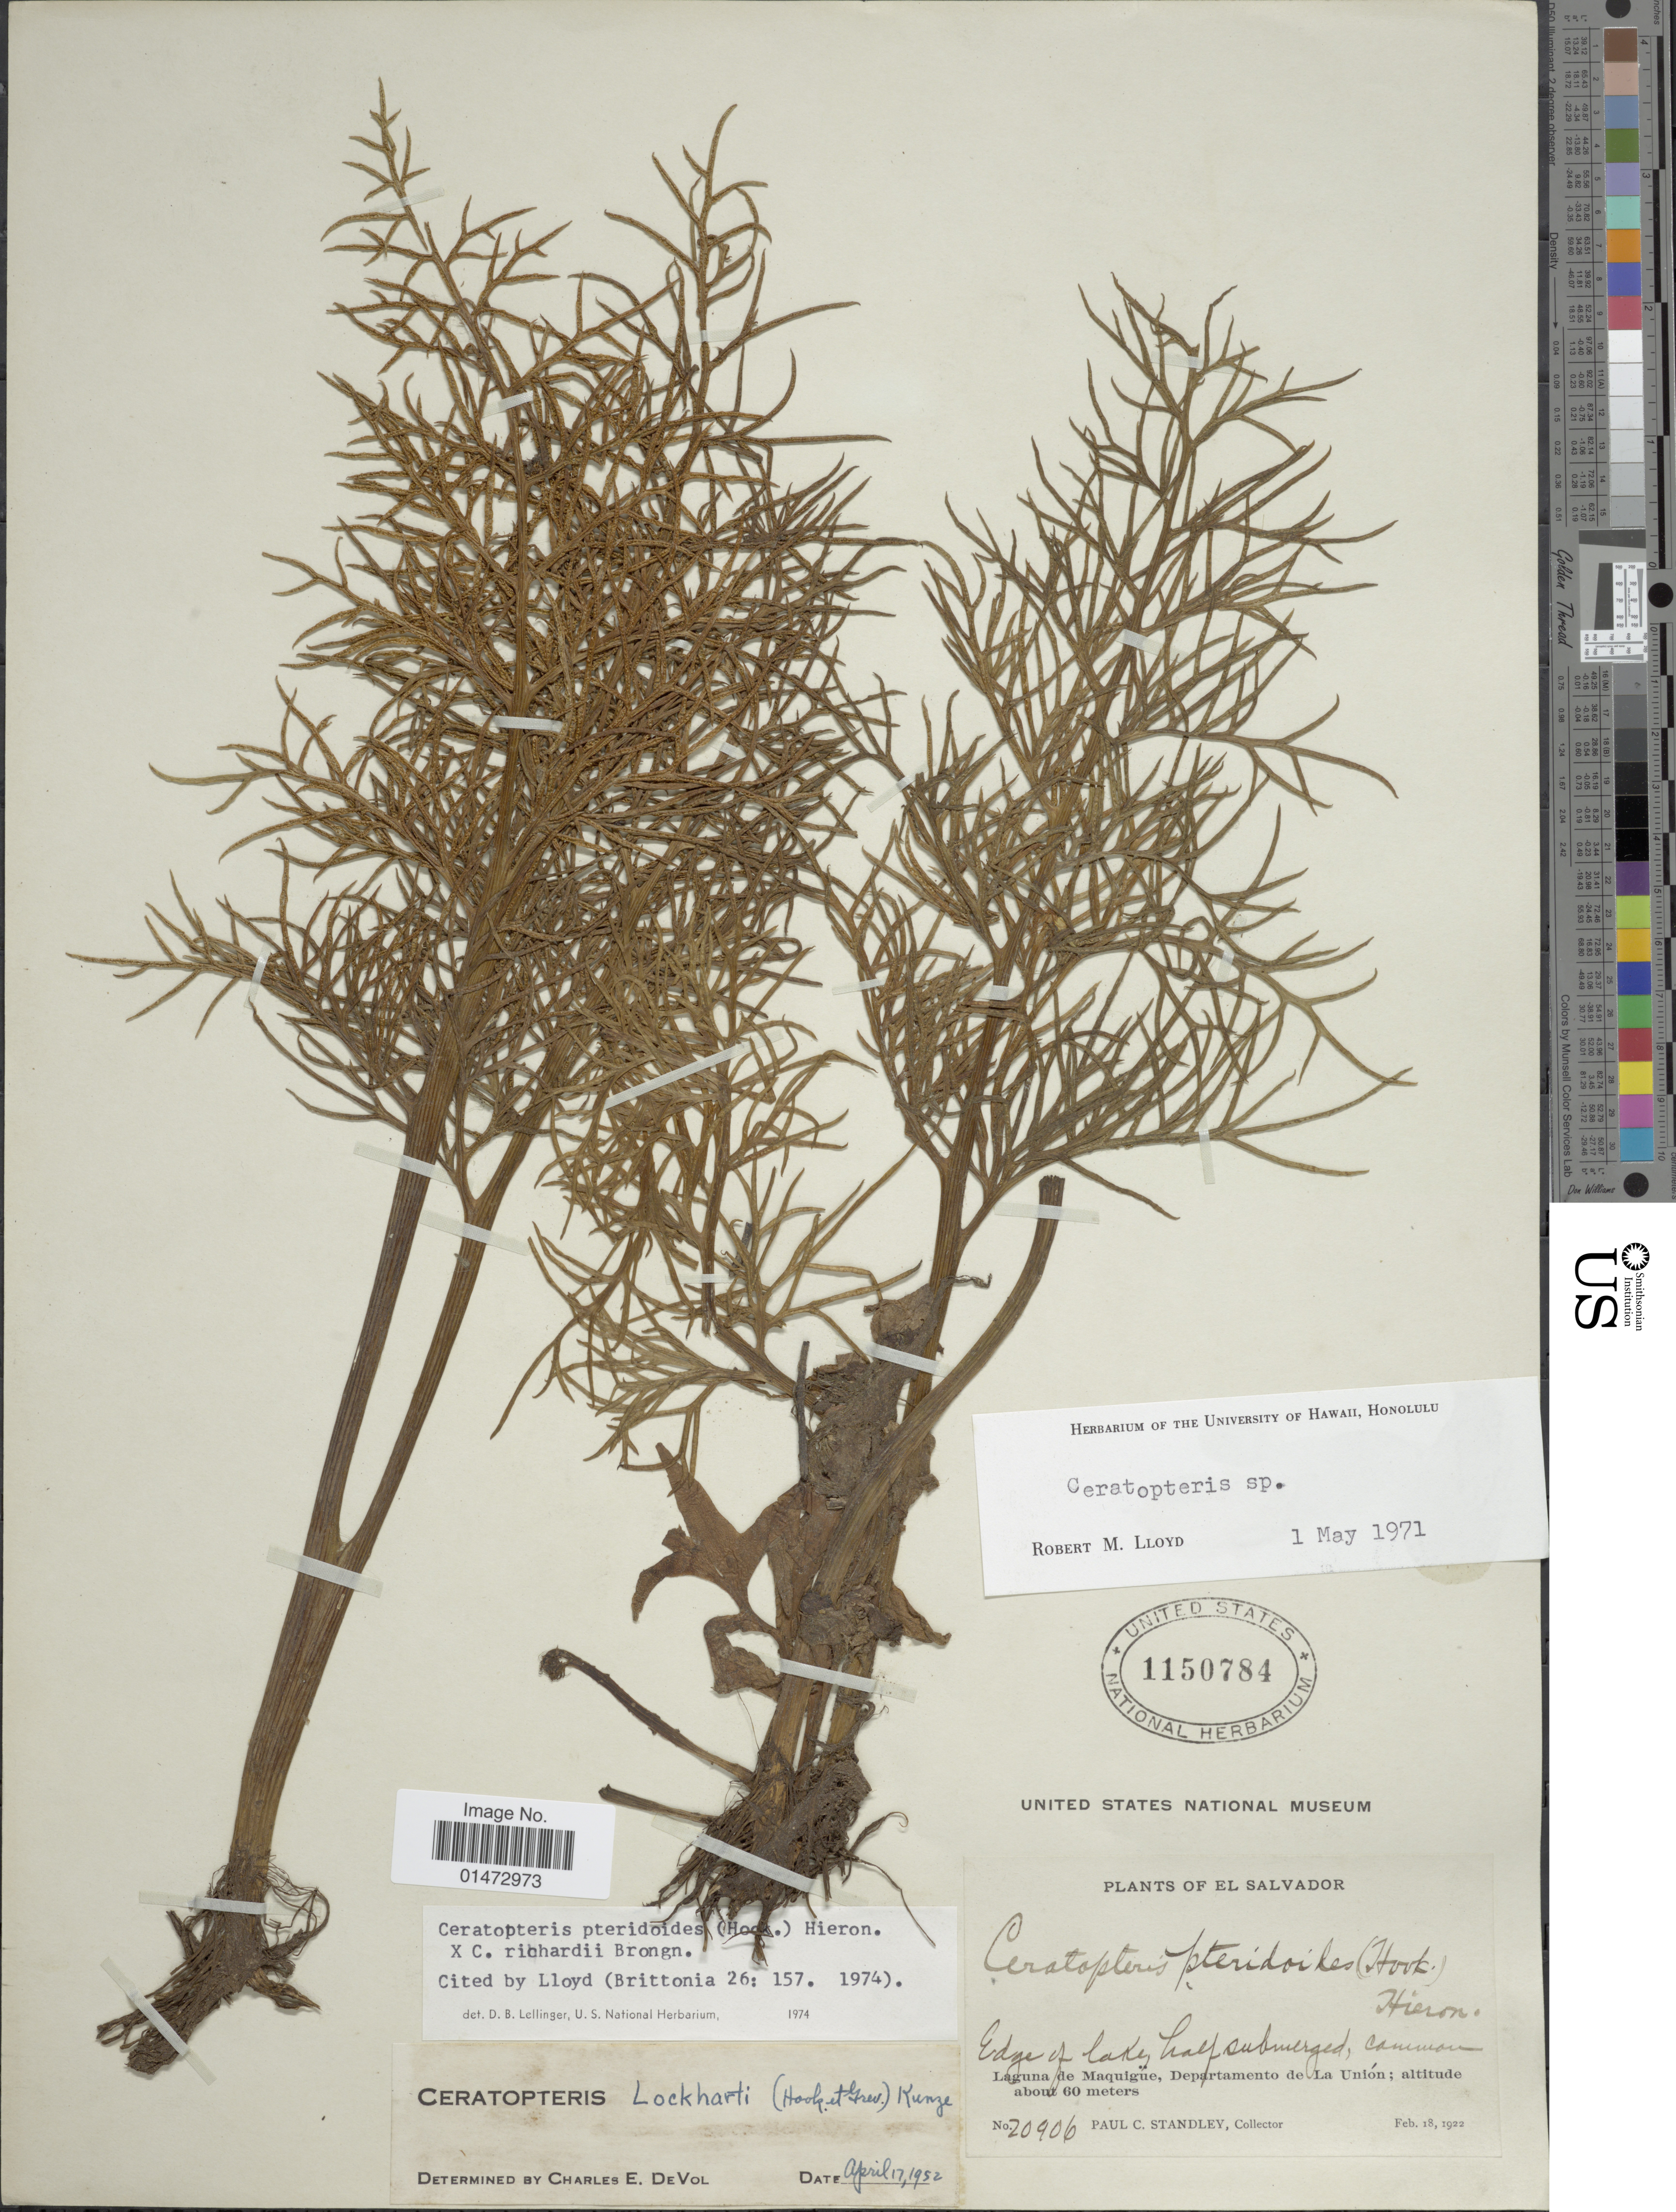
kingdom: Plantae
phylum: Tracheophyta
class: Polypodiopsida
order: Polypodiales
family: Pteridaceae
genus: Ceratopteris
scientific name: Ceratopteris pteridoides x C. richardii Brongn.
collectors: P. C. Standley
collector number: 20906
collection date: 1922-02-18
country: El Salvador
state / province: La Union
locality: Edge of lake, half submerged, common. Laguna de Maquigüe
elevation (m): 60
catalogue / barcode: US 1150784